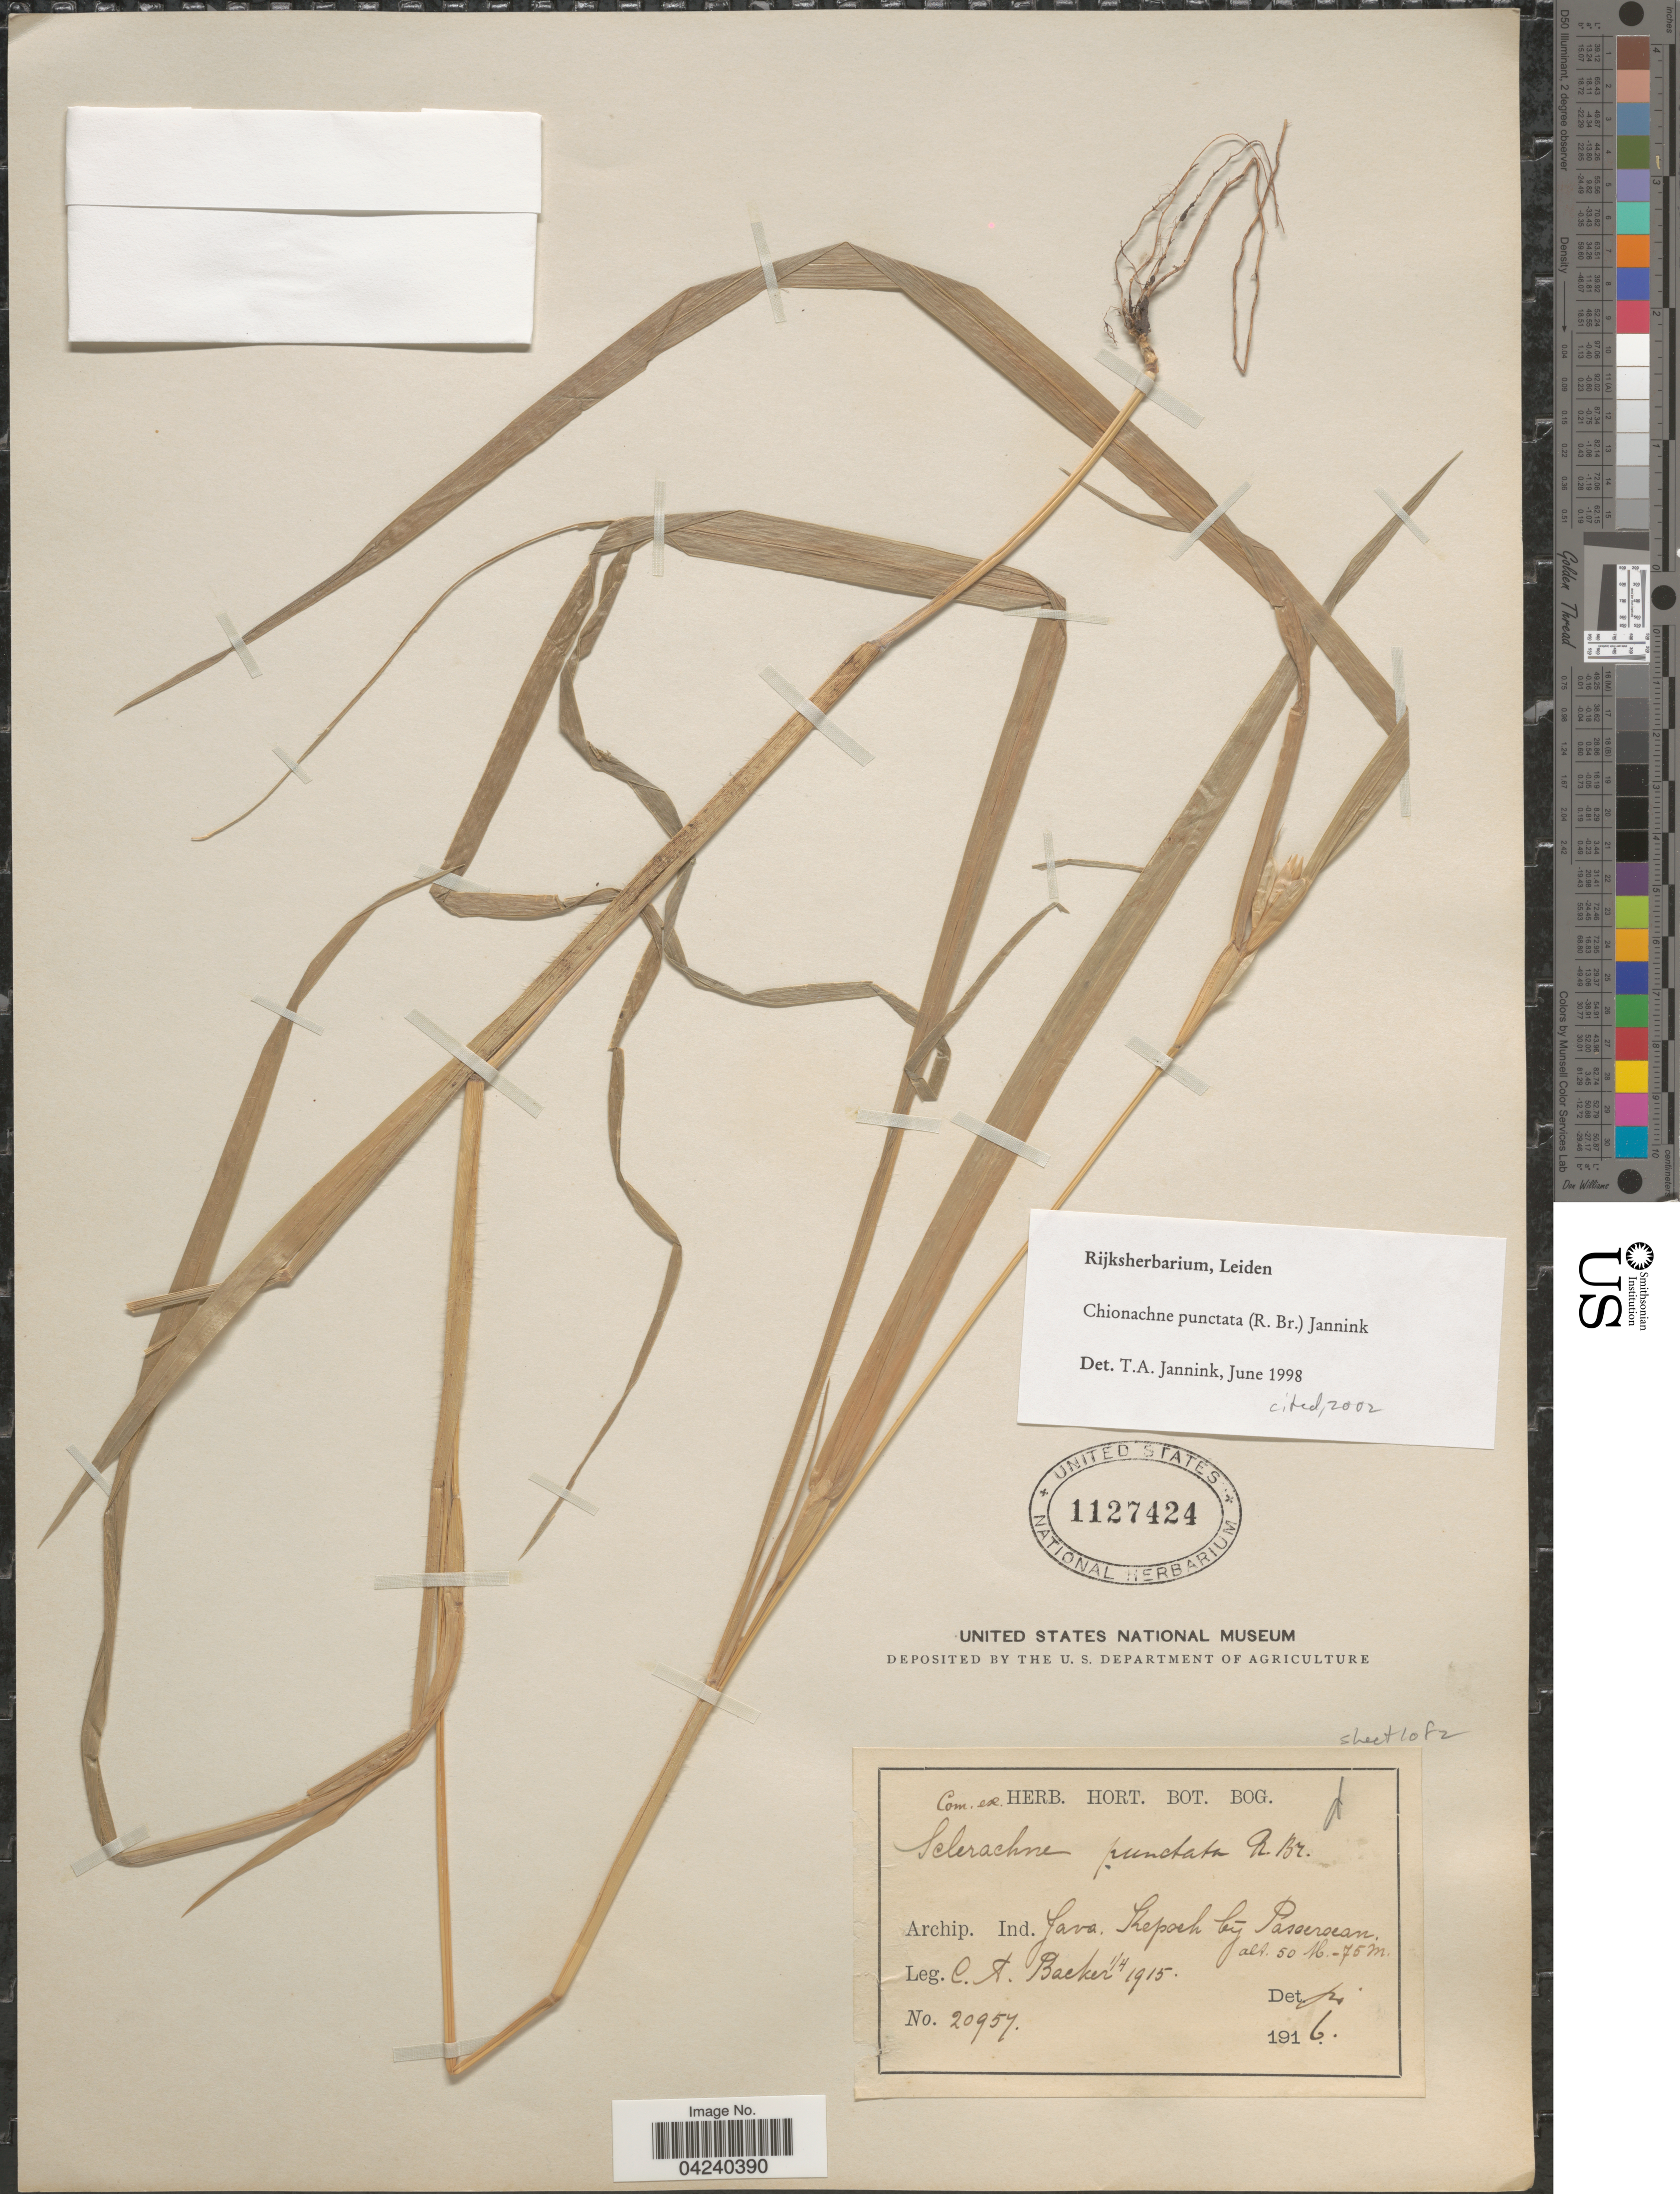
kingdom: Plantae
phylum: Tracheophyta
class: Liliopsida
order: Poales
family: Poaceae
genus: Chionachne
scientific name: Chionachne punctata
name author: (R.N.R. Br.) Jannink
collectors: C. A. Backer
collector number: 20957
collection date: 1915-04-01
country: Indonesia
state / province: Java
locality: Archip. Ind. Java. Kepoeh bij Pasoeroean.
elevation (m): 50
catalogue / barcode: US 1127424